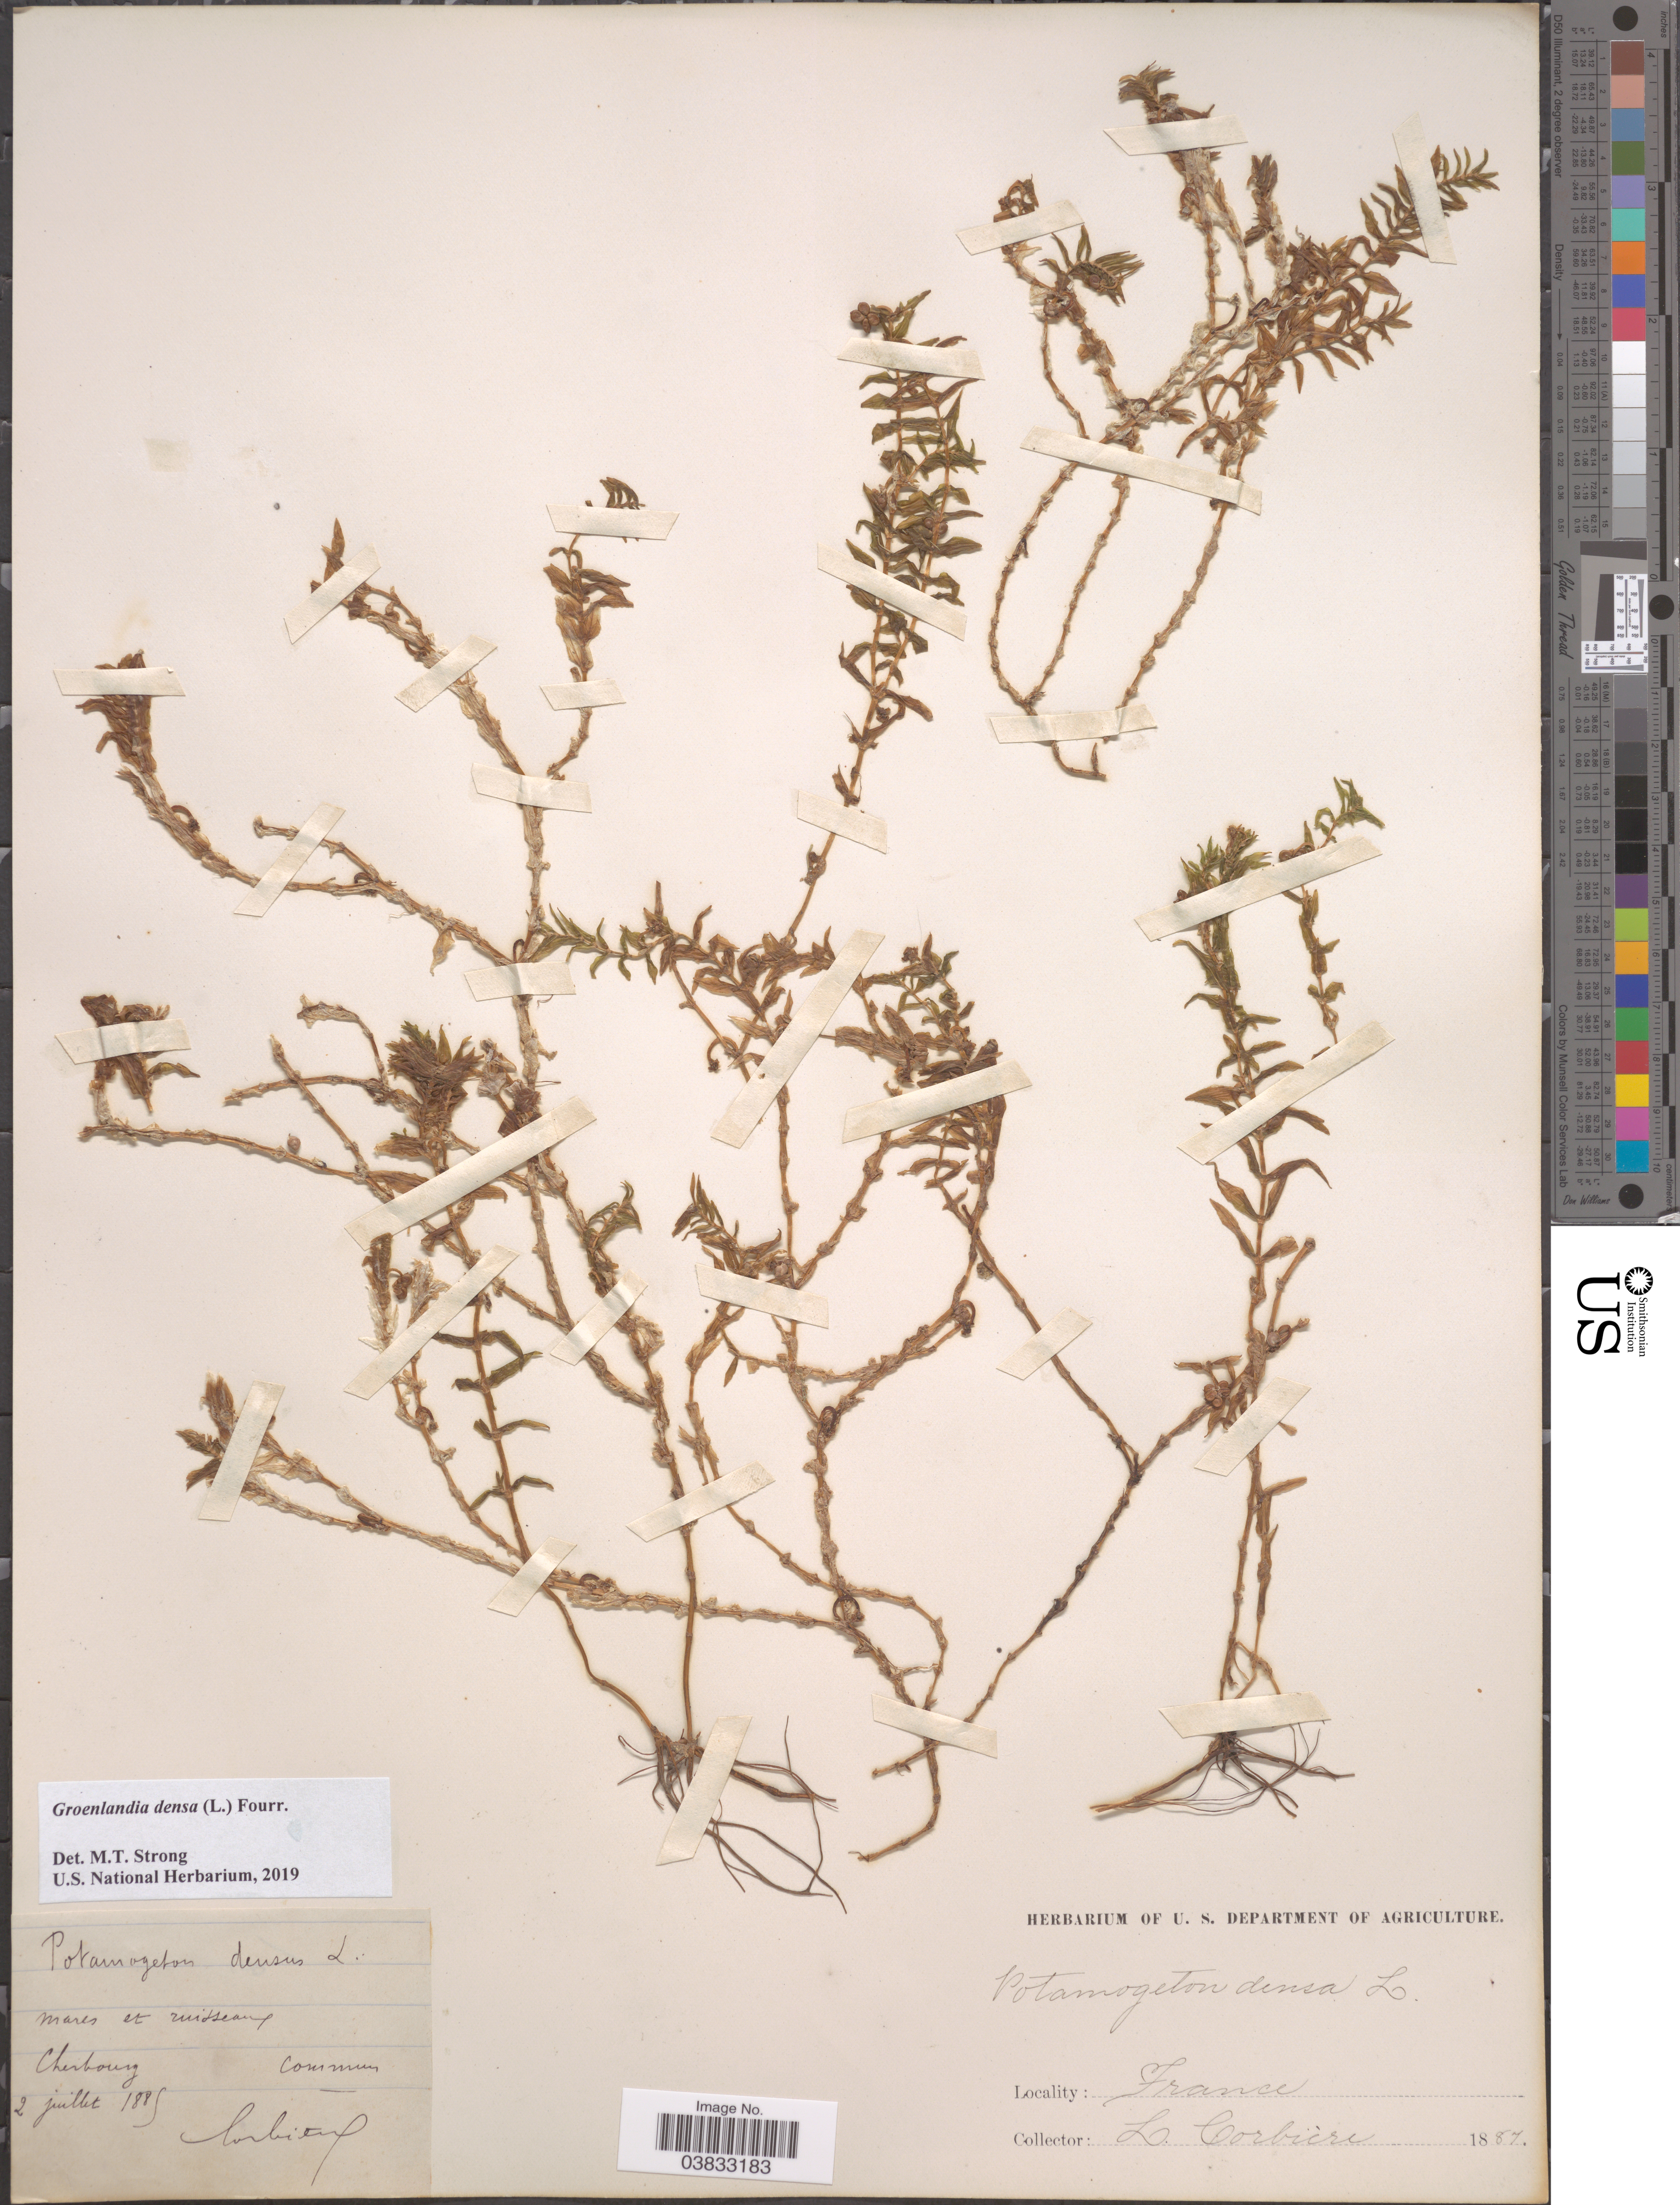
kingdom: Plantae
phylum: Tracheophyta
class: Liliopsida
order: Alismatales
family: Potamogetonaceae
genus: Groenlandia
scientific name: Groenlandia densa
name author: Fourr.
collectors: L. Corbière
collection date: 1887-07-02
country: France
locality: Mare et ruisseaus. Cherbourg.